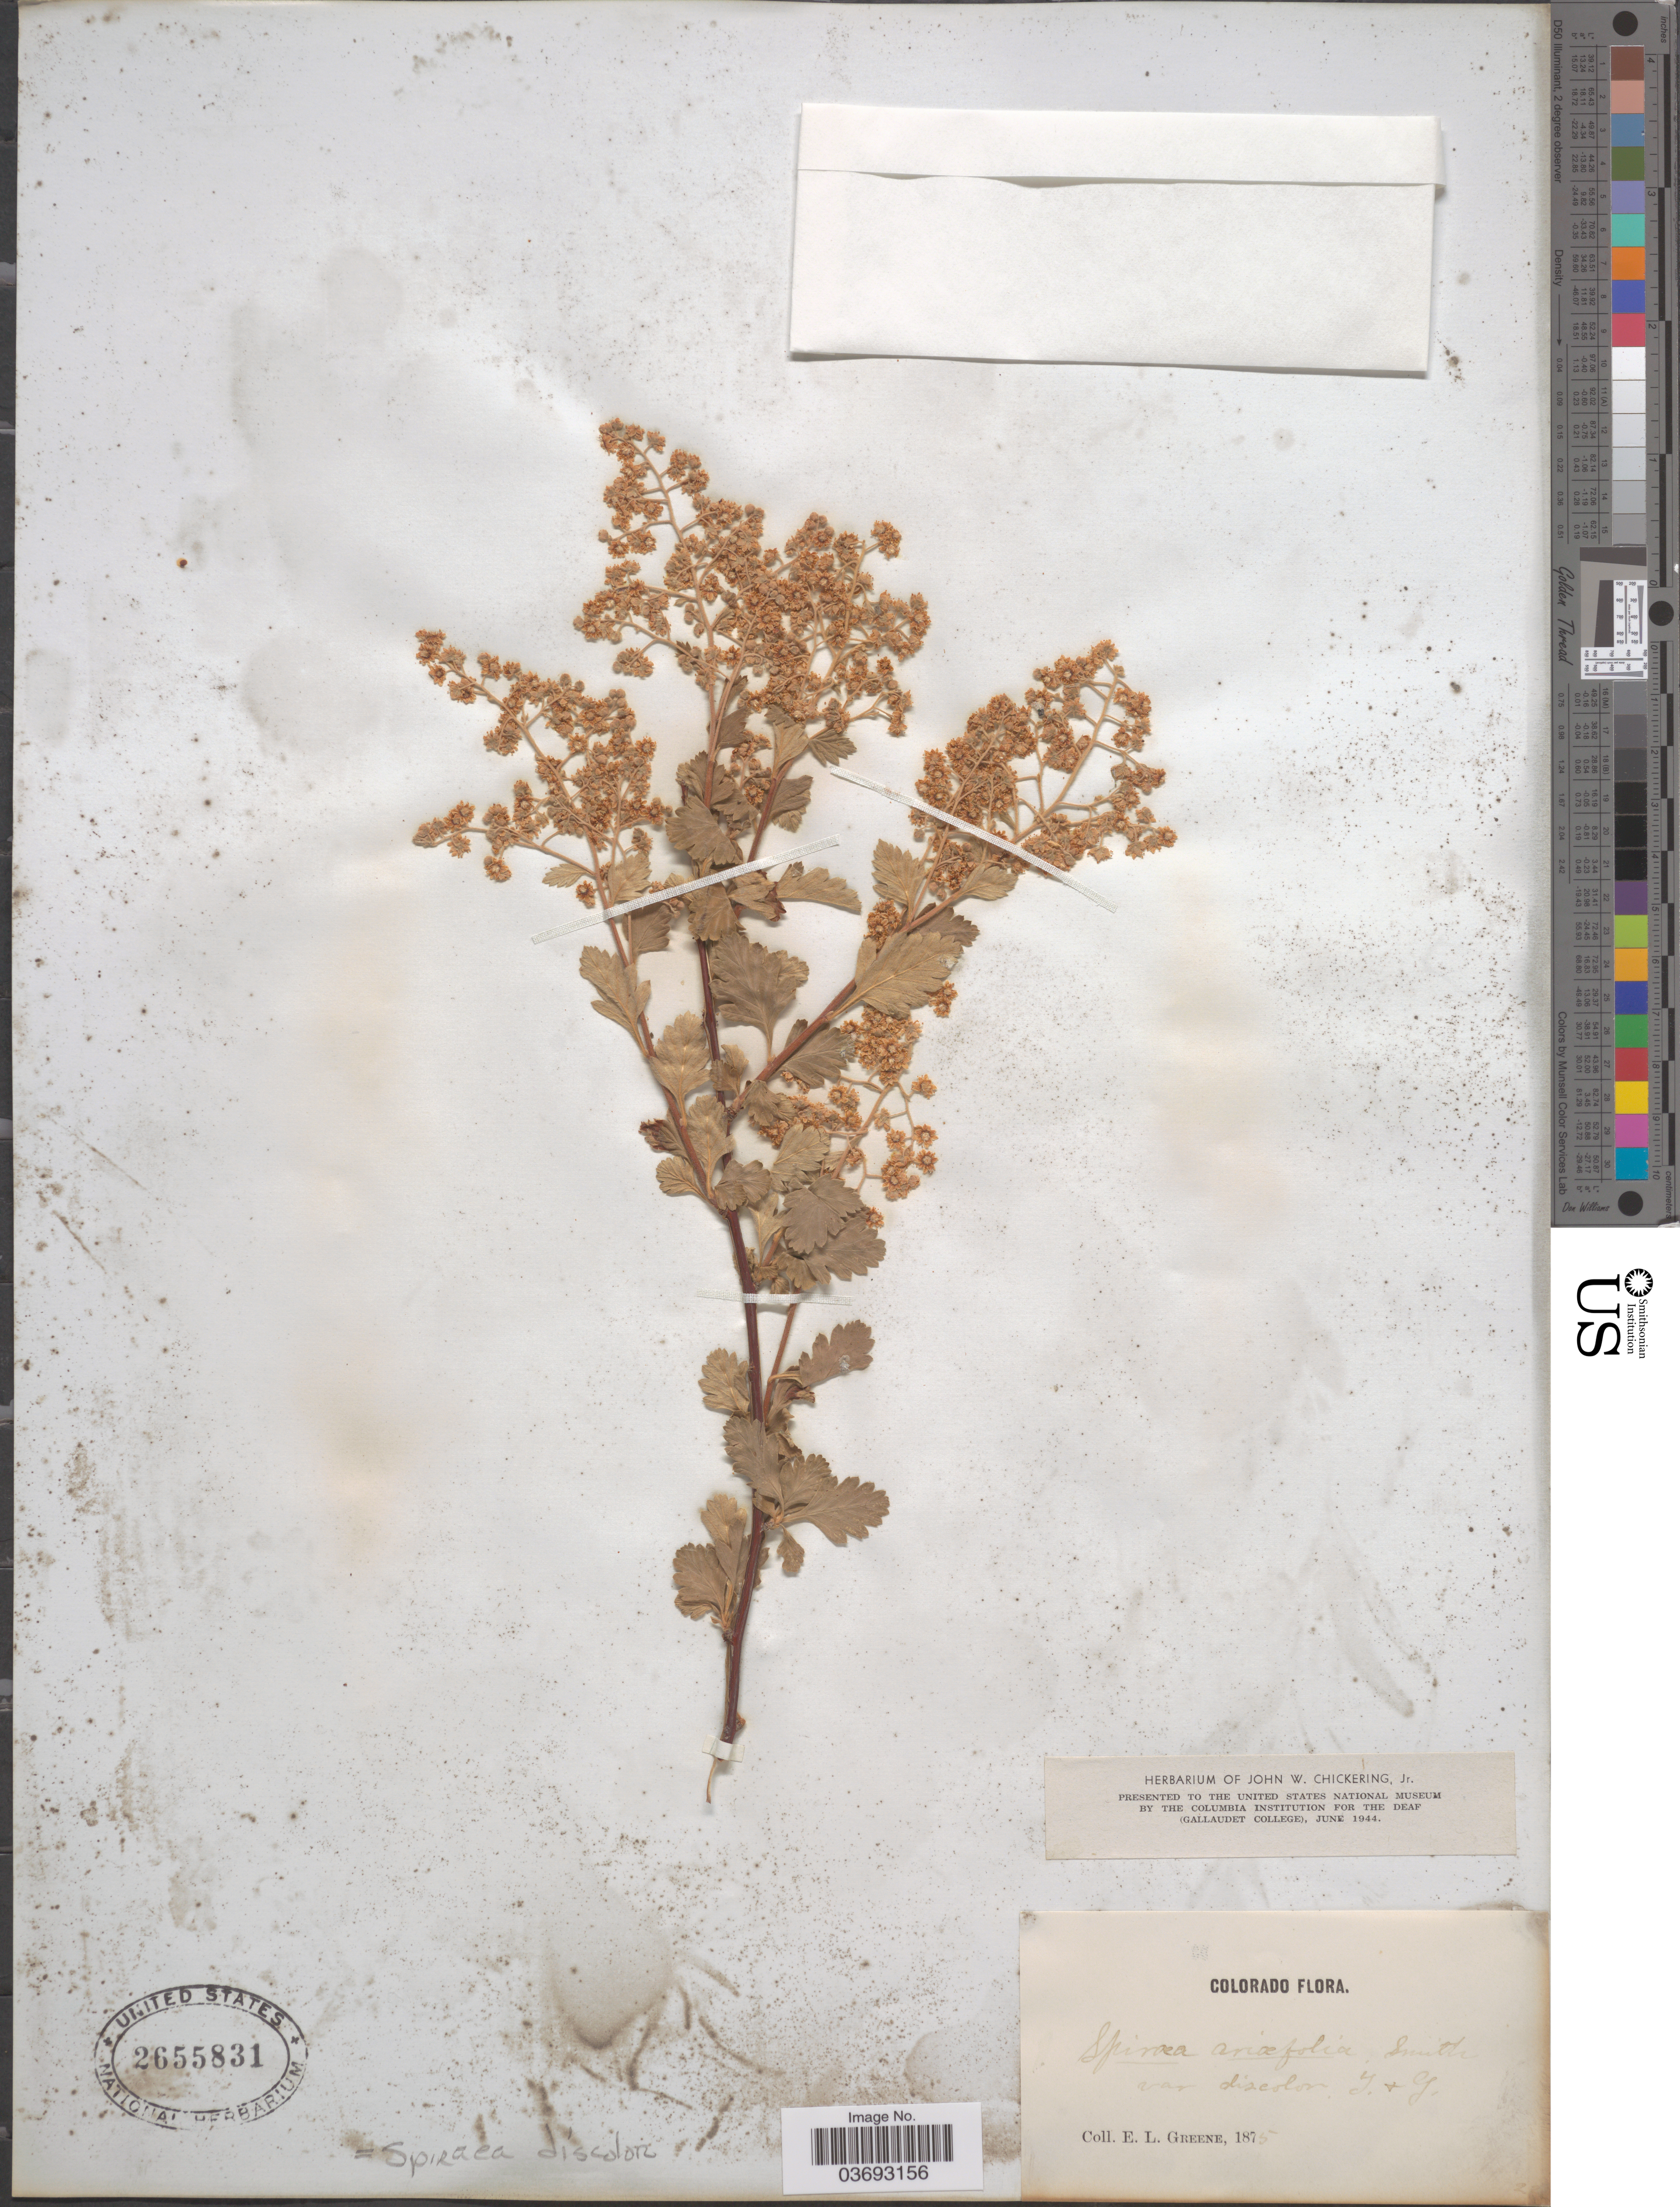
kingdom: Plantae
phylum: Tracheophyta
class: Magnoliopsida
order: Rosales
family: Rosaceae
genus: Spiraea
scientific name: Spiraea sp.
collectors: E. L. Greene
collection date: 1875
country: United States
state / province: Colorado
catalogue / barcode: US 2655831